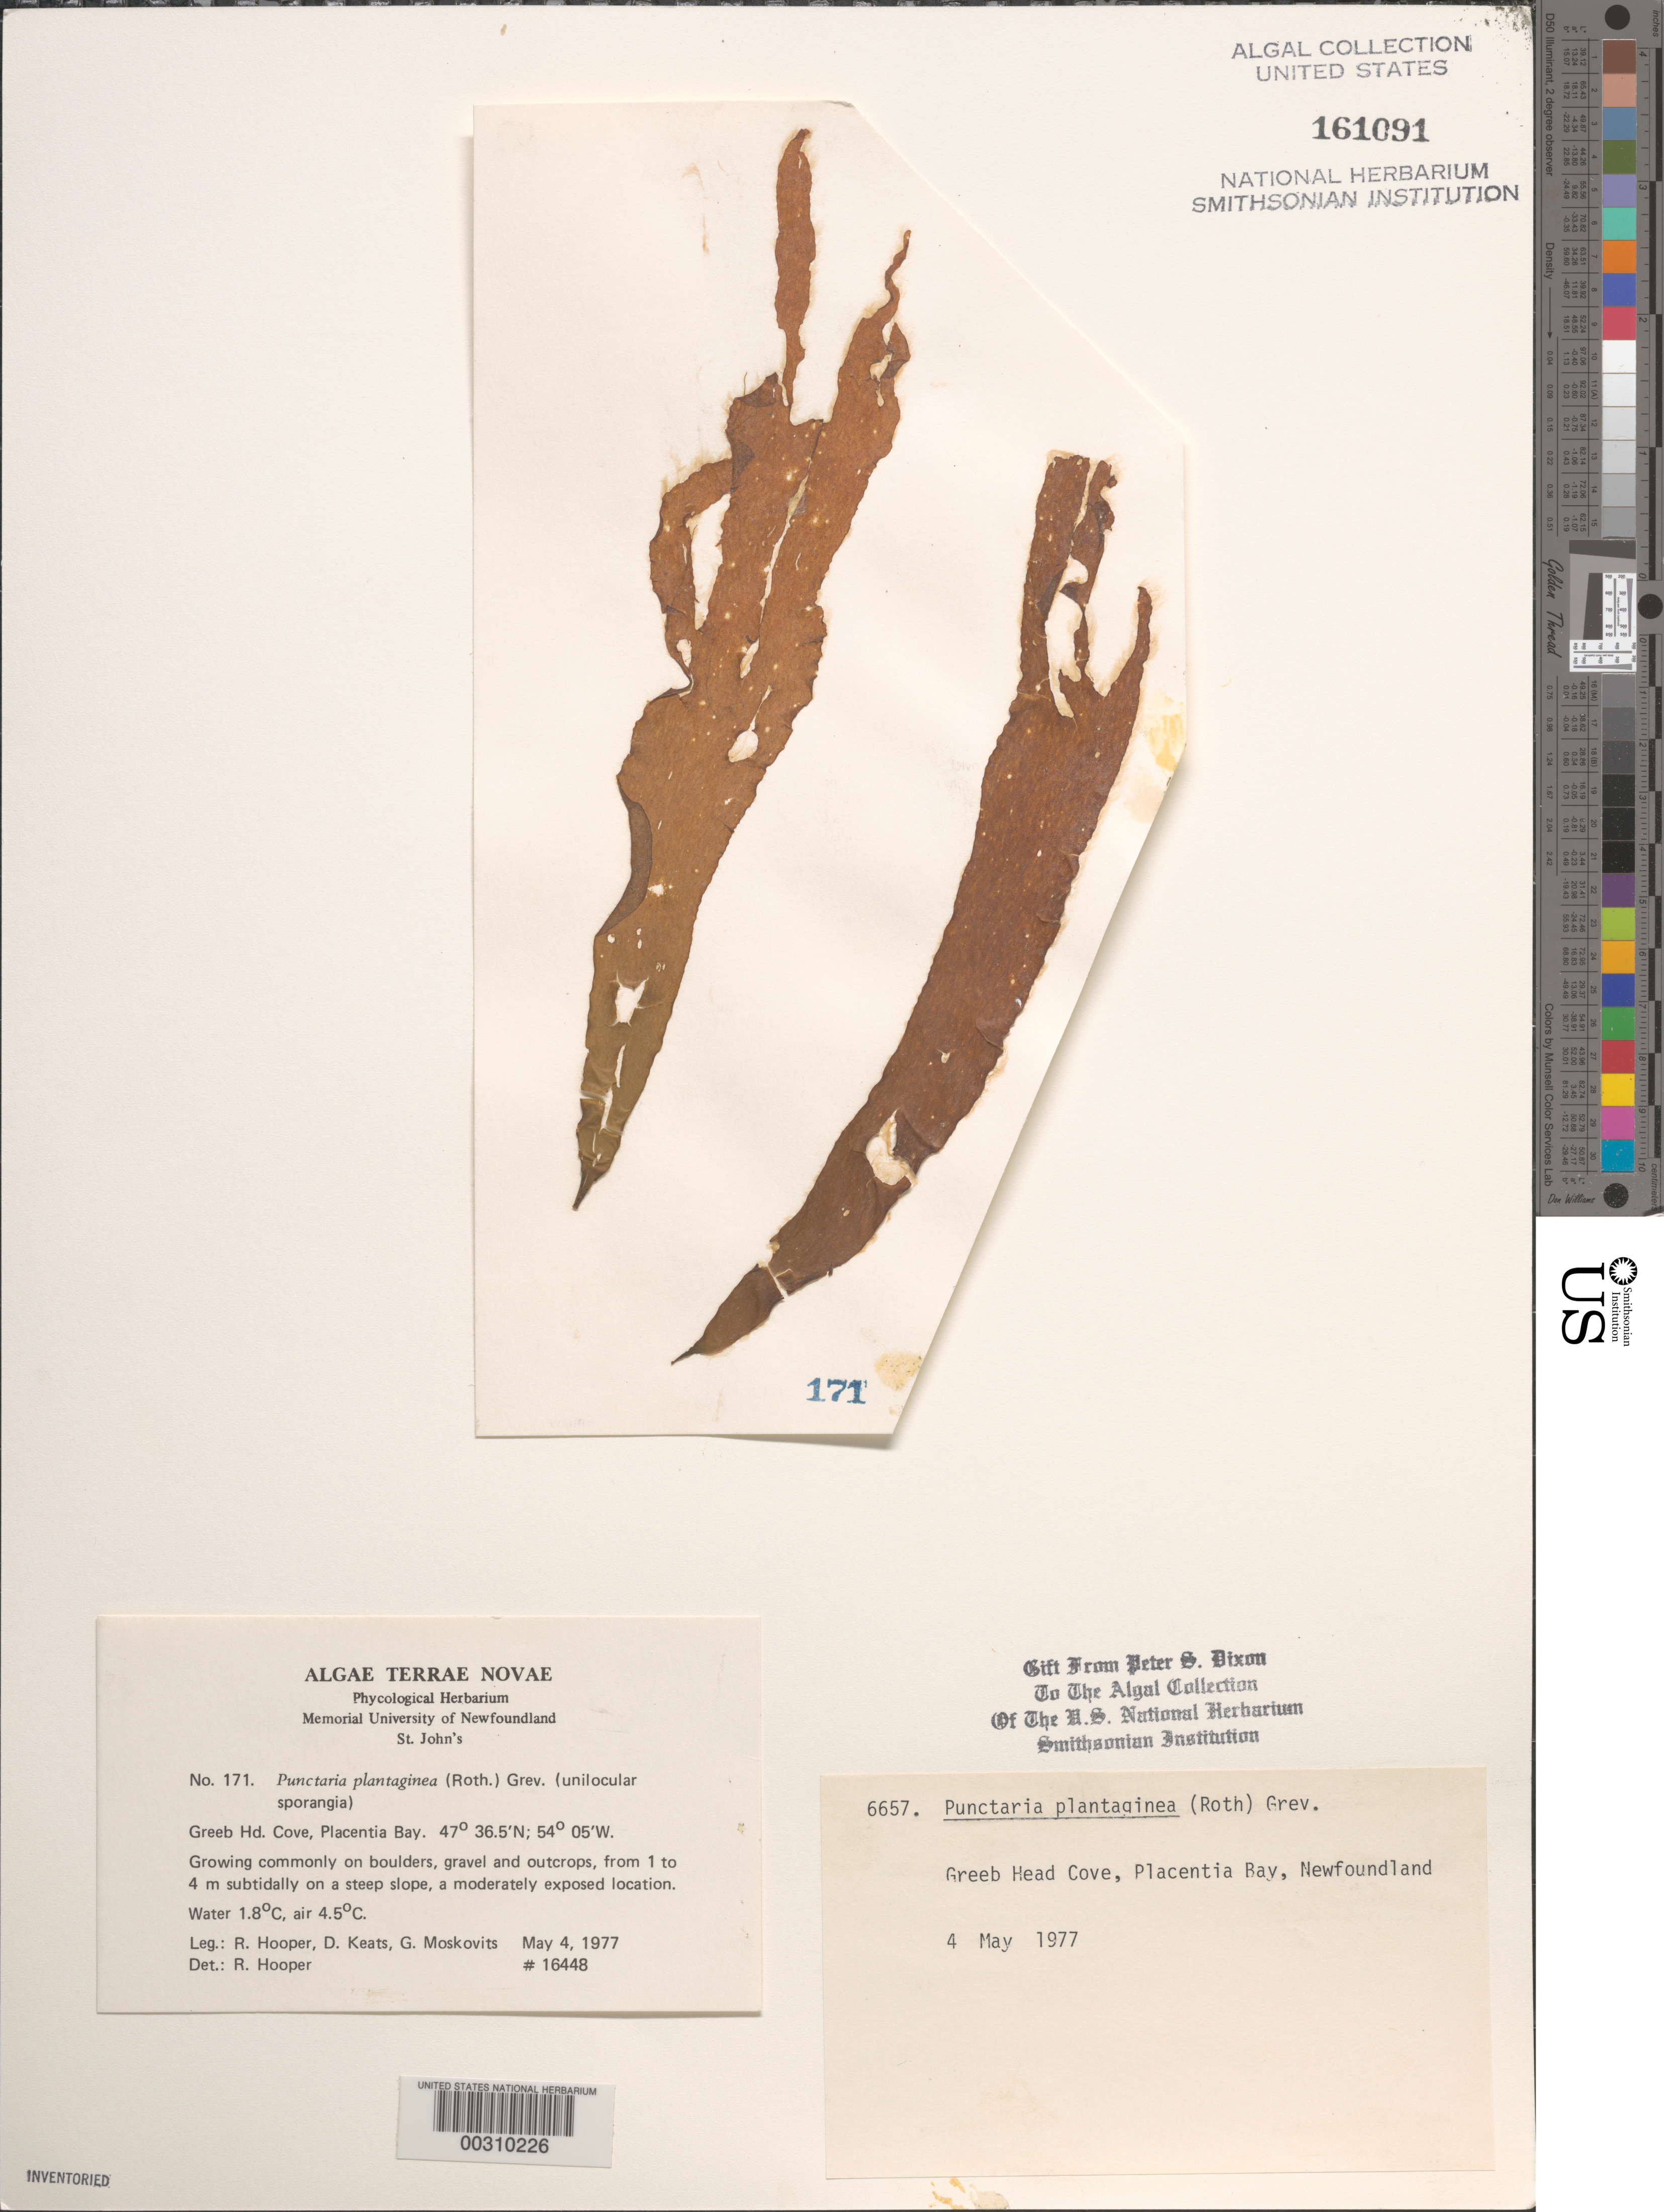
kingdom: Chromista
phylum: Ochrophyta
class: Phaeophyceae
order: Dictyosiphonales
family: Punctariaceae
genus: Punctaria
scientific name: Punctaria plantaginea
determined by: Hooper, R. G.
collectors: R. G. Hooper, D. Keats & G. Moskovits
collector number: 16448 & PSD 6657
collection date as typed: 04 May 1977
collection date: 1977-05-04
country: Canada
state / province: Newfoundland and Labrador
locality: Greeb Head Cove, Placentia Bay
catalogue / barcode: US 161091